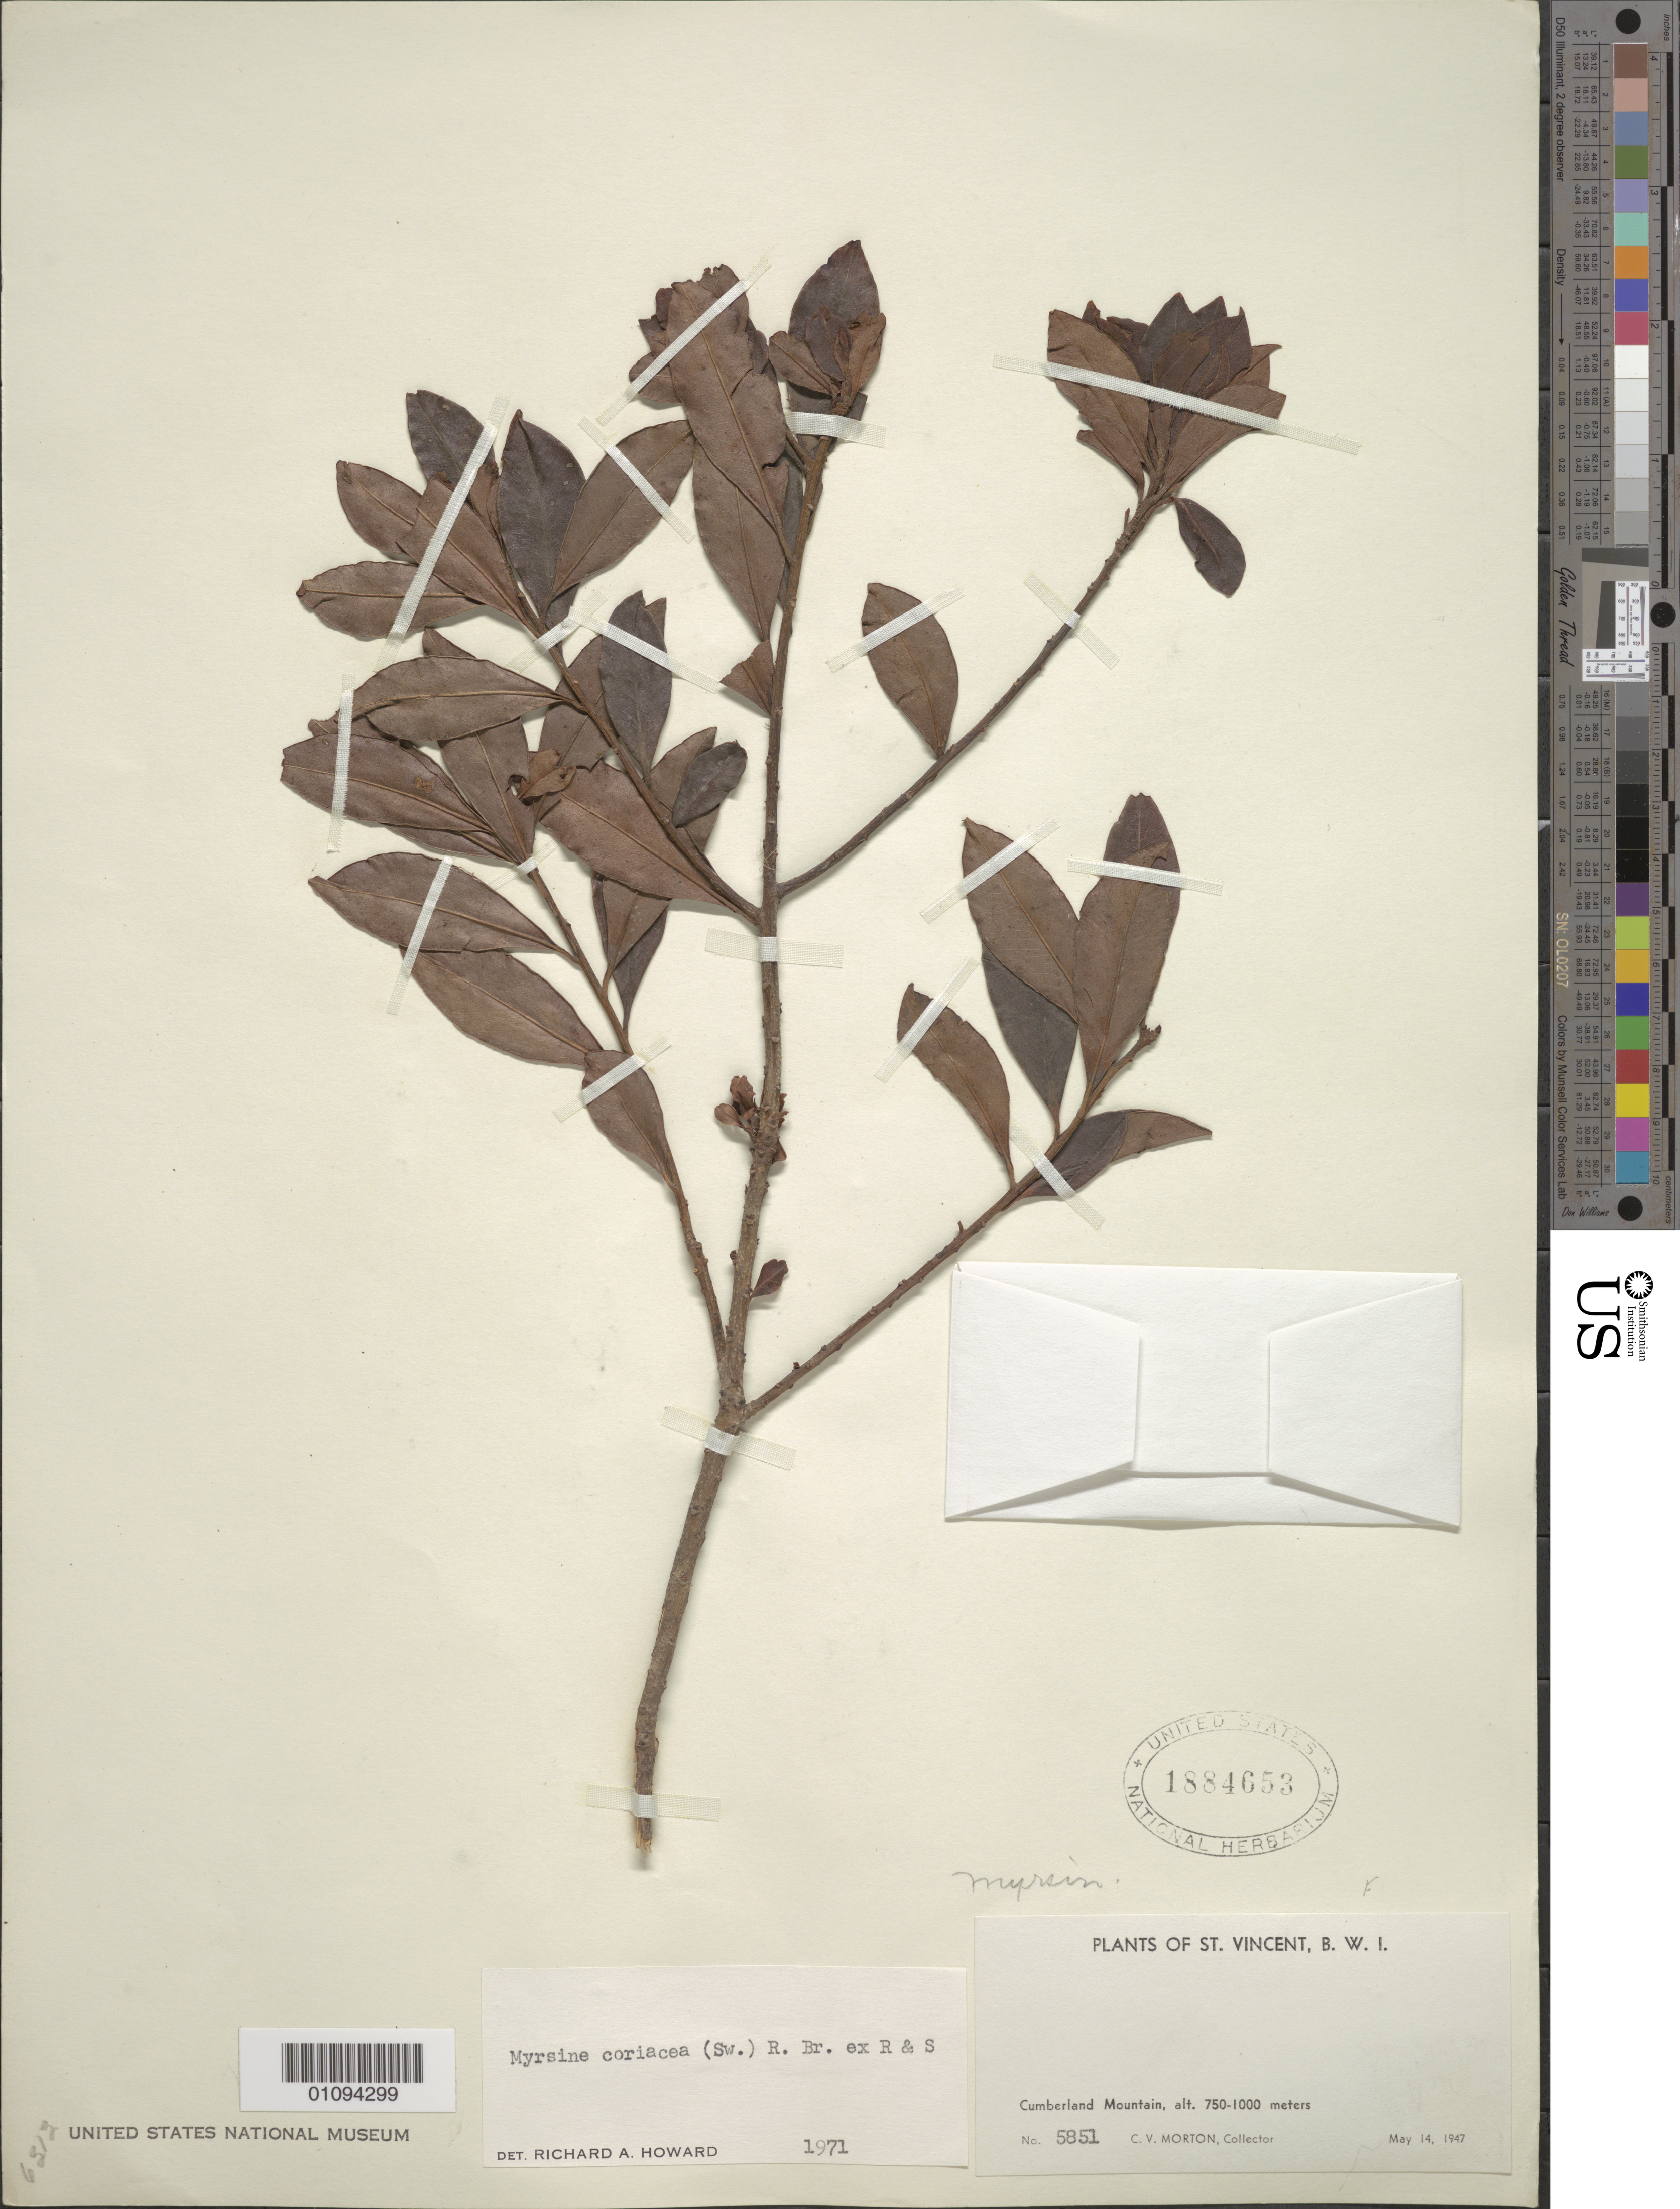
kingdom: Plantae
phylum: Tracheophyta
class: Magnoliopsida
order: Ericales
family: Primulaceae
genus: Myrsine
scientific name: Myrsine coriacea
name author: (Sw.) R. Br. ex Roem. & Schult.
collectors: C. V. Morton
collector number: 5851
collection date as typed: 14 May 1947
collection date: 1947-05-14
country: St. Vincent - Grenadines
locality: Cumberland Mountain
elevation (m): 750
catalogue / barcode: US 1884653